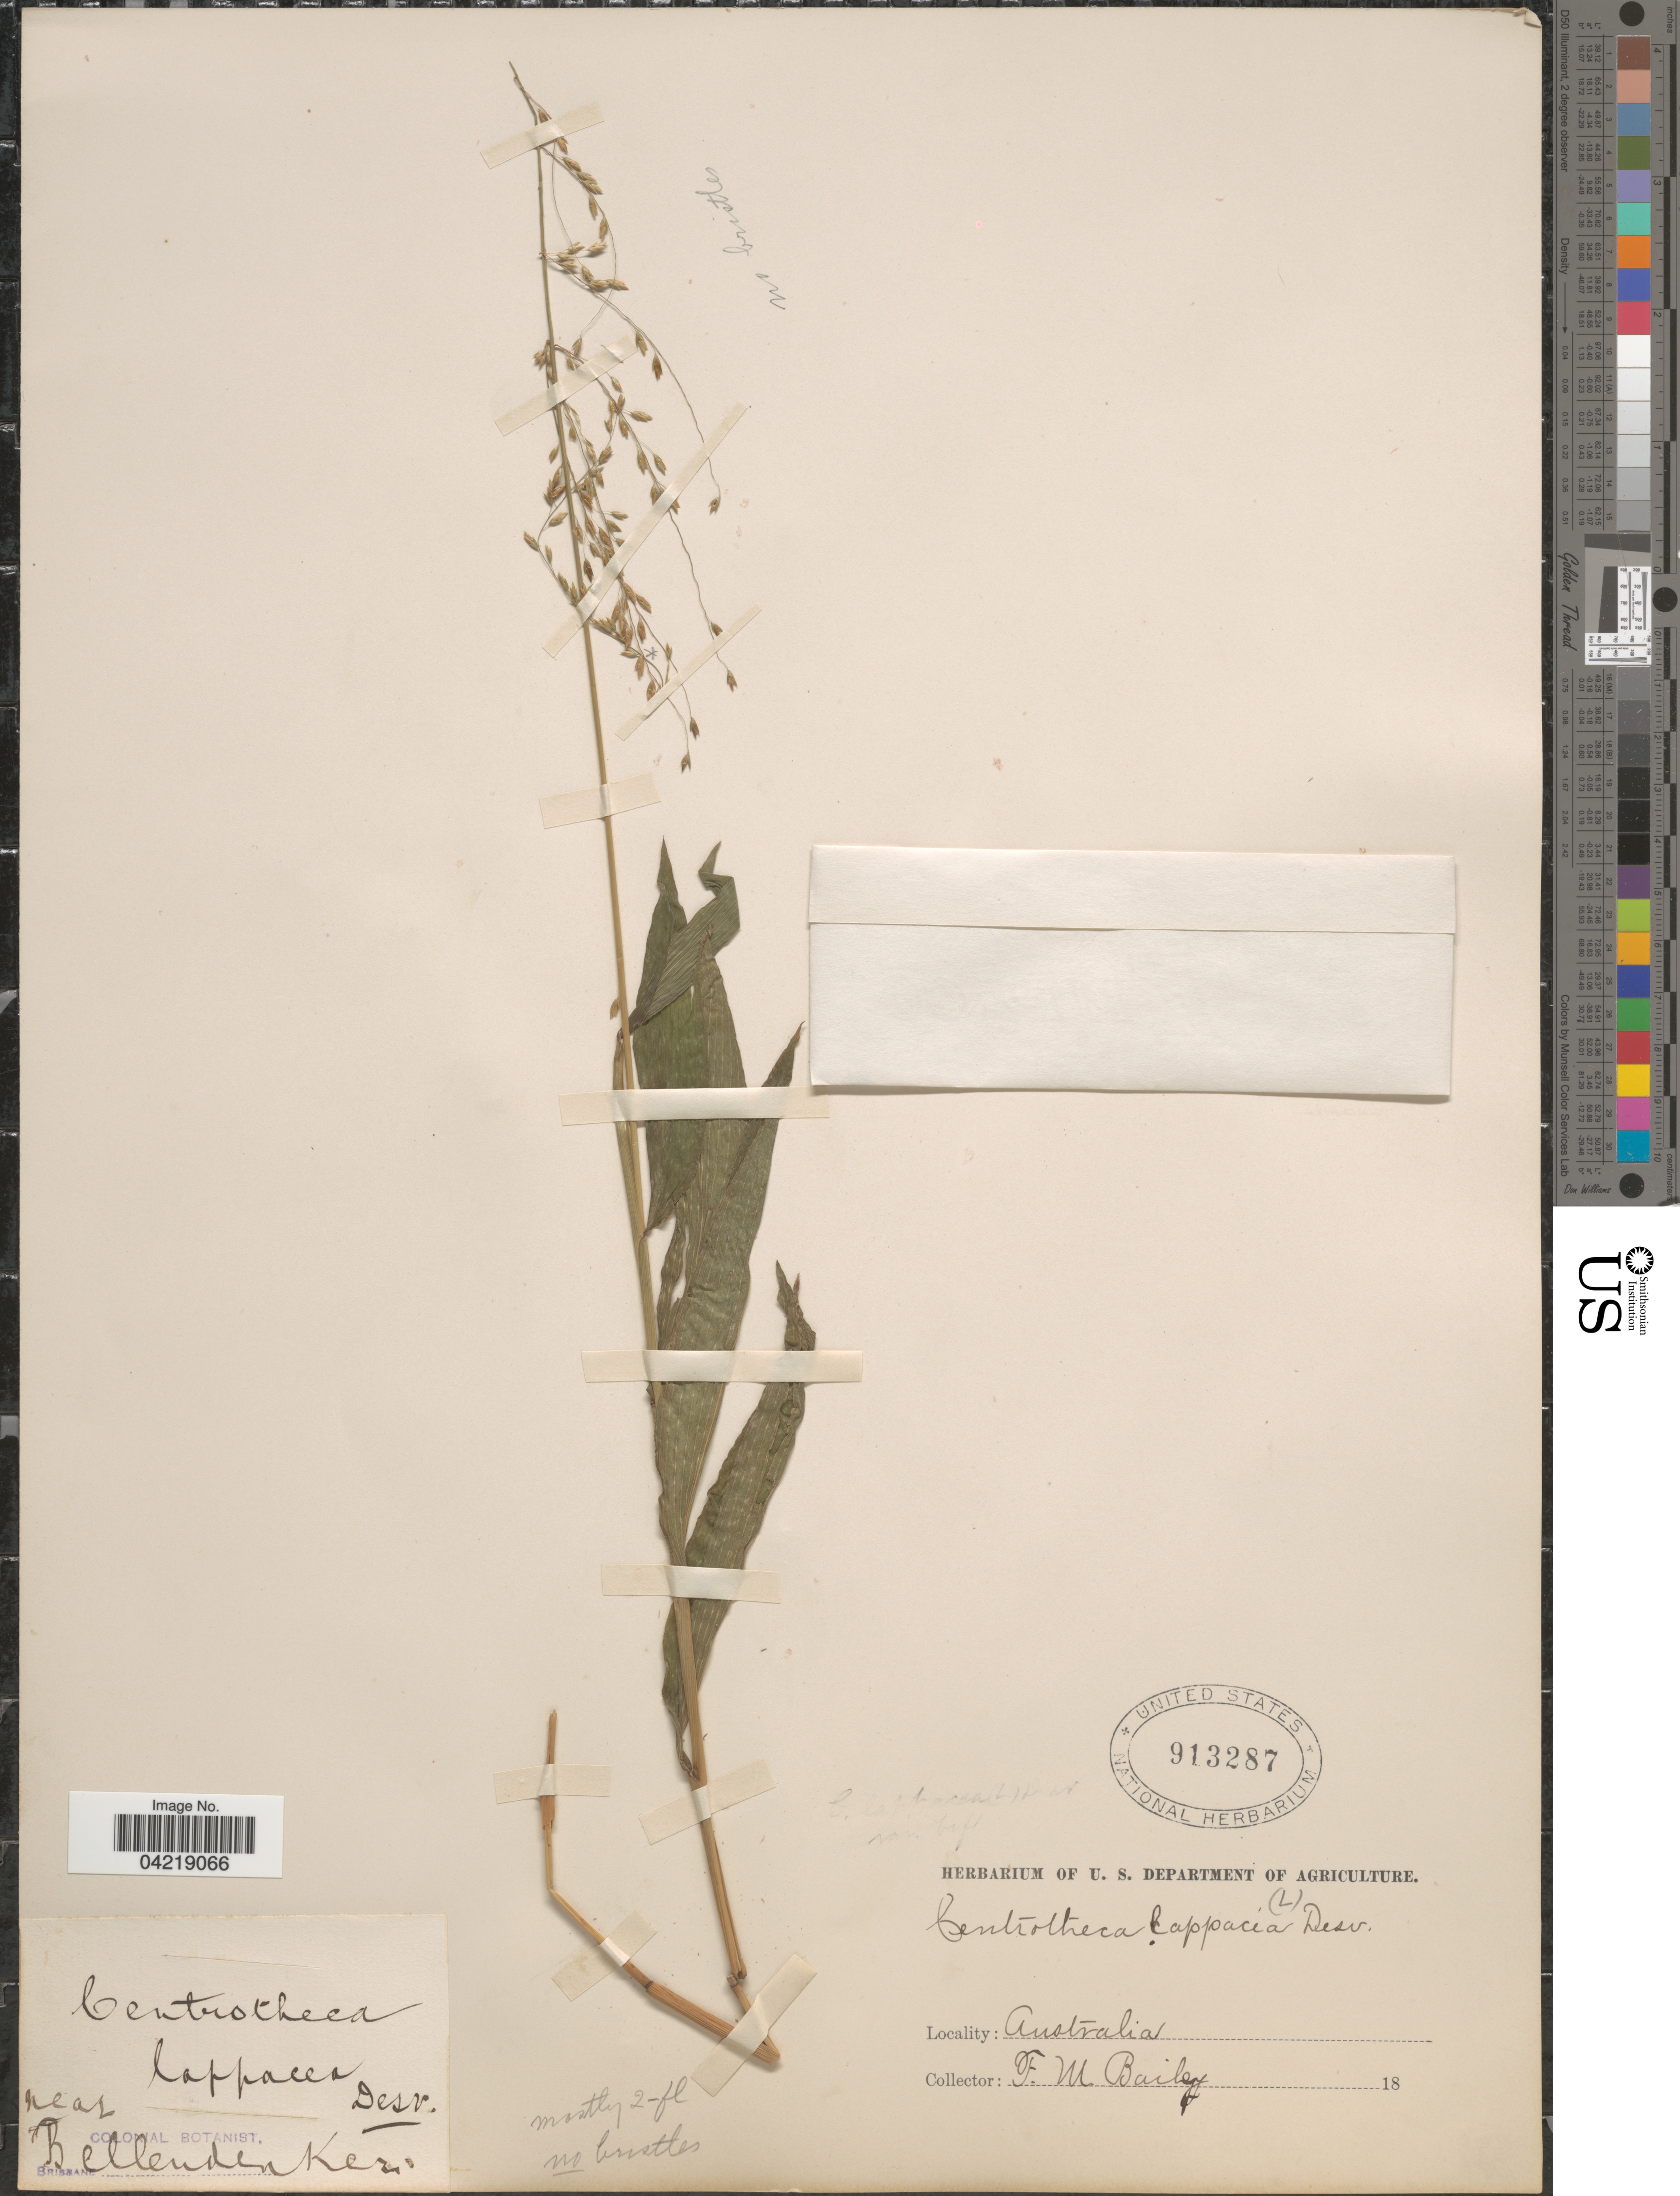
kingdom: Plantae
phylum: Tracheophyta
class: Liliopsida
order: Poales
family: Poaceae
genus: Centotheca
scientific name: Centotheca lappacea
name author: (L.) Desv.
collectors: F. M. Bailey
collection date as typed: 18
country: Australia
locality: Near Bellenden Ker.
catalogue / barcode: US 913287